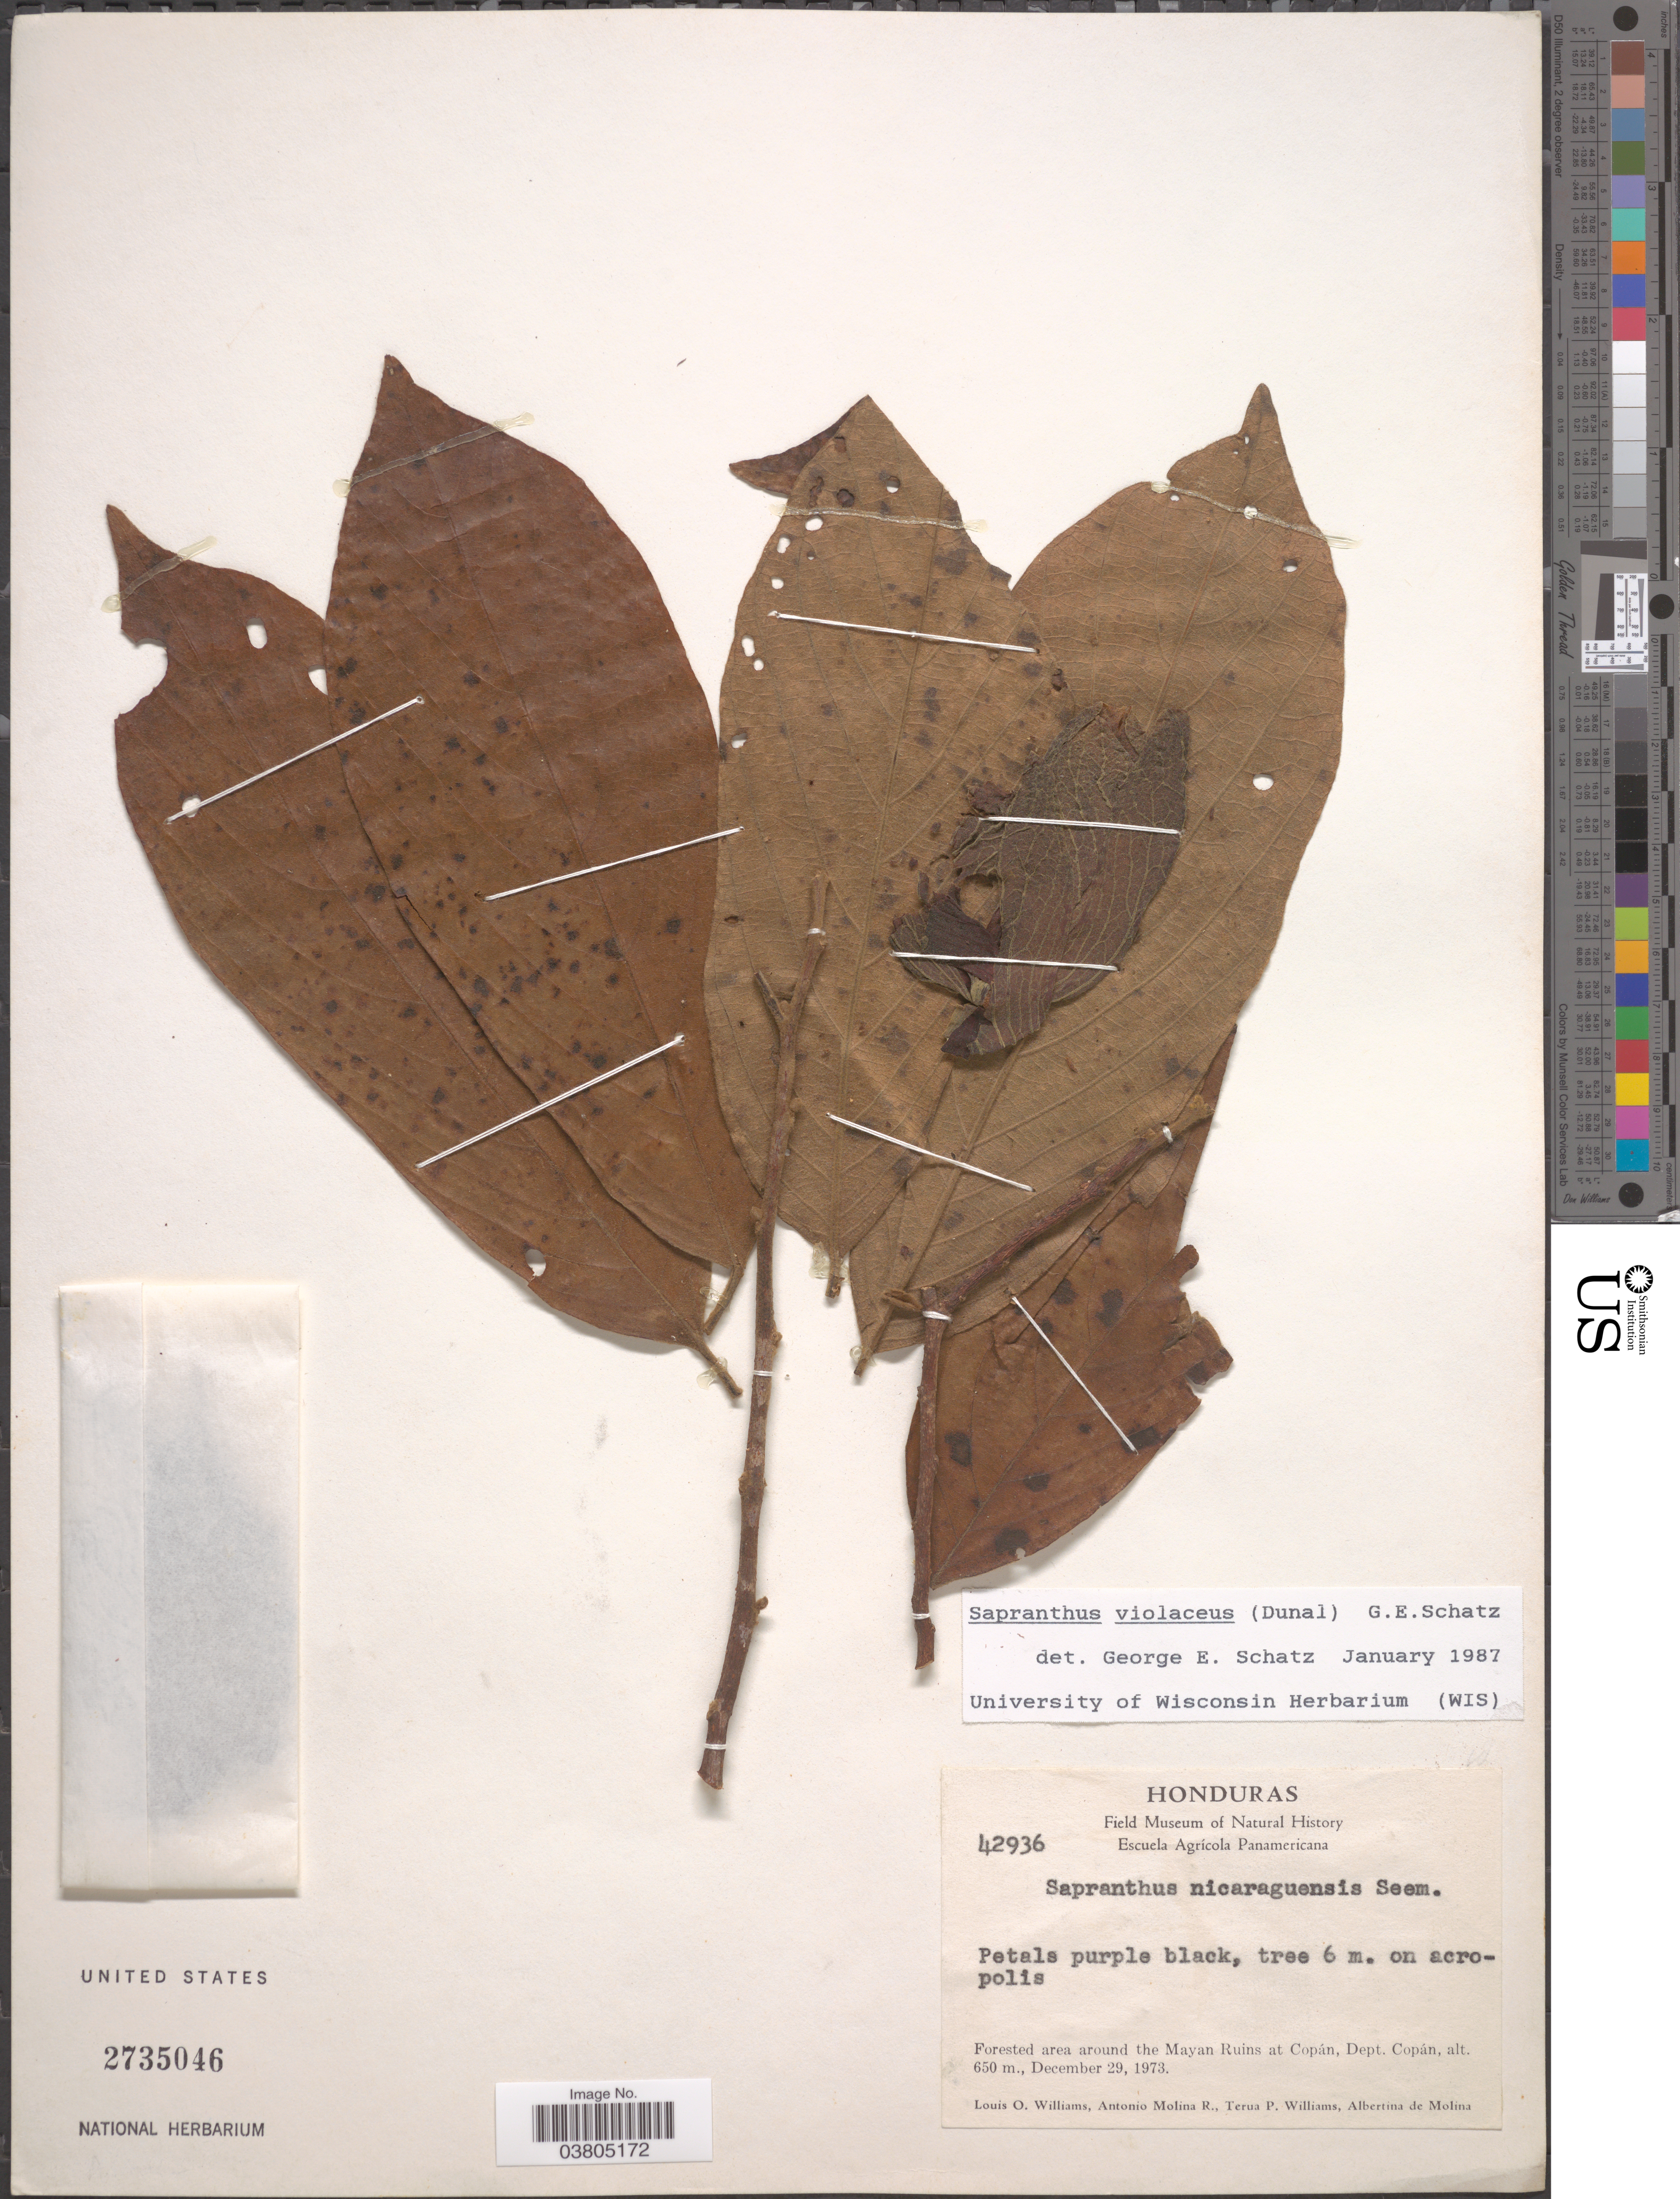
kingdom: Plantae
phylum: Tracheophyta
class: Magnoliopsida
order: Magnoliales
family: Annonaceae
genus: Sapranthus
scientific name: Sapranthus violaceus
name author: (Dunal) Saff.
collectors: L. O. Williams, A. Molina R., T. Williams & A. R. Molina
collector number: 42936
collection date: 1973-12-29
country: Honduras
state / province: Copan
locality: Forested area around the Mayan Ruins at Copán, Dept. Copán.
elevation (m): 650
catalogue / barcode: US 2735046